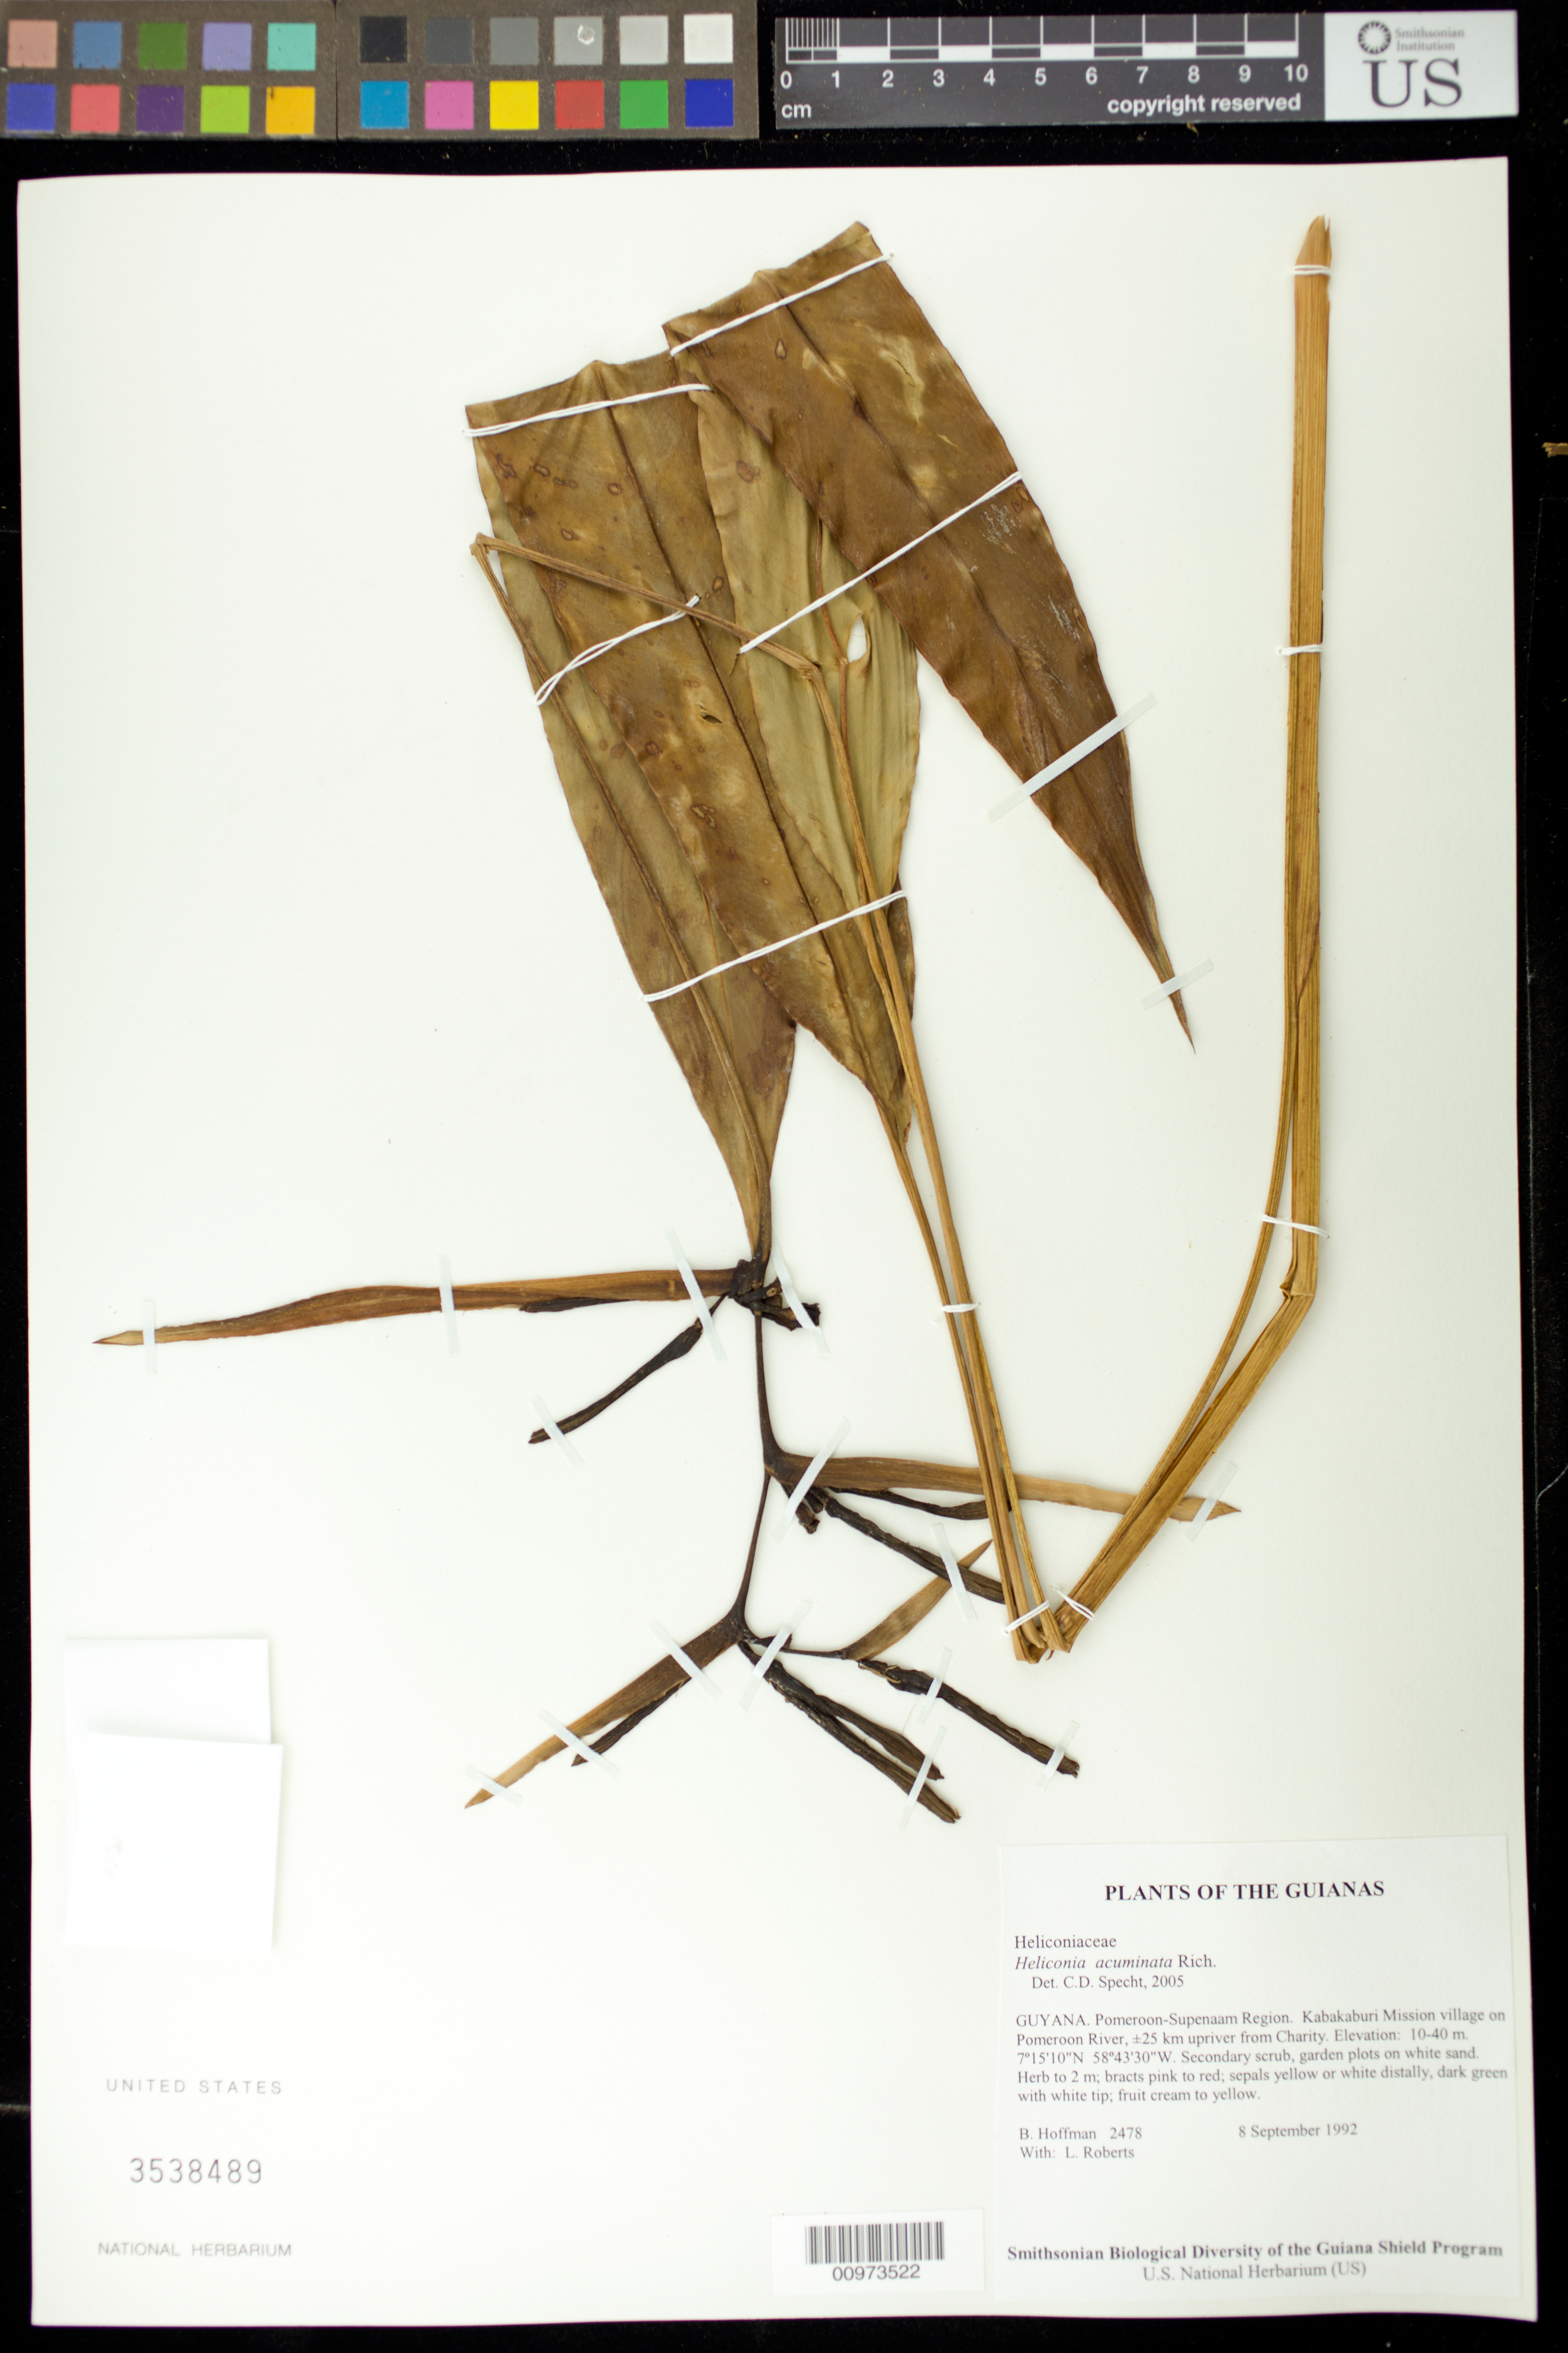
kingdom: Plantae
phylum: Tracheophyta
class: Liliopsida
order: Zingiberales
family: Heliconiaceae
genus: Heliconia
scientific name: Heliconia acuminata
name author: A. Rich.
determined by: Specht, Chelsea D., University of California (UNITED STATES)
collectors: B. Hoffman & L. Roberts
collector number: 2478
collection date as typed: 8 September 1992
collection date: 1992-09-08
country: Guyana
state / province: Pomeroon-Supenaam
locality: Kabakaburi Mission village on Pomeroon River, ±25 km upriver from Charity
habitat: Secondary scrub, garden plots on white sand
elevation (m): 10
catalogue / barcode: US 3538489